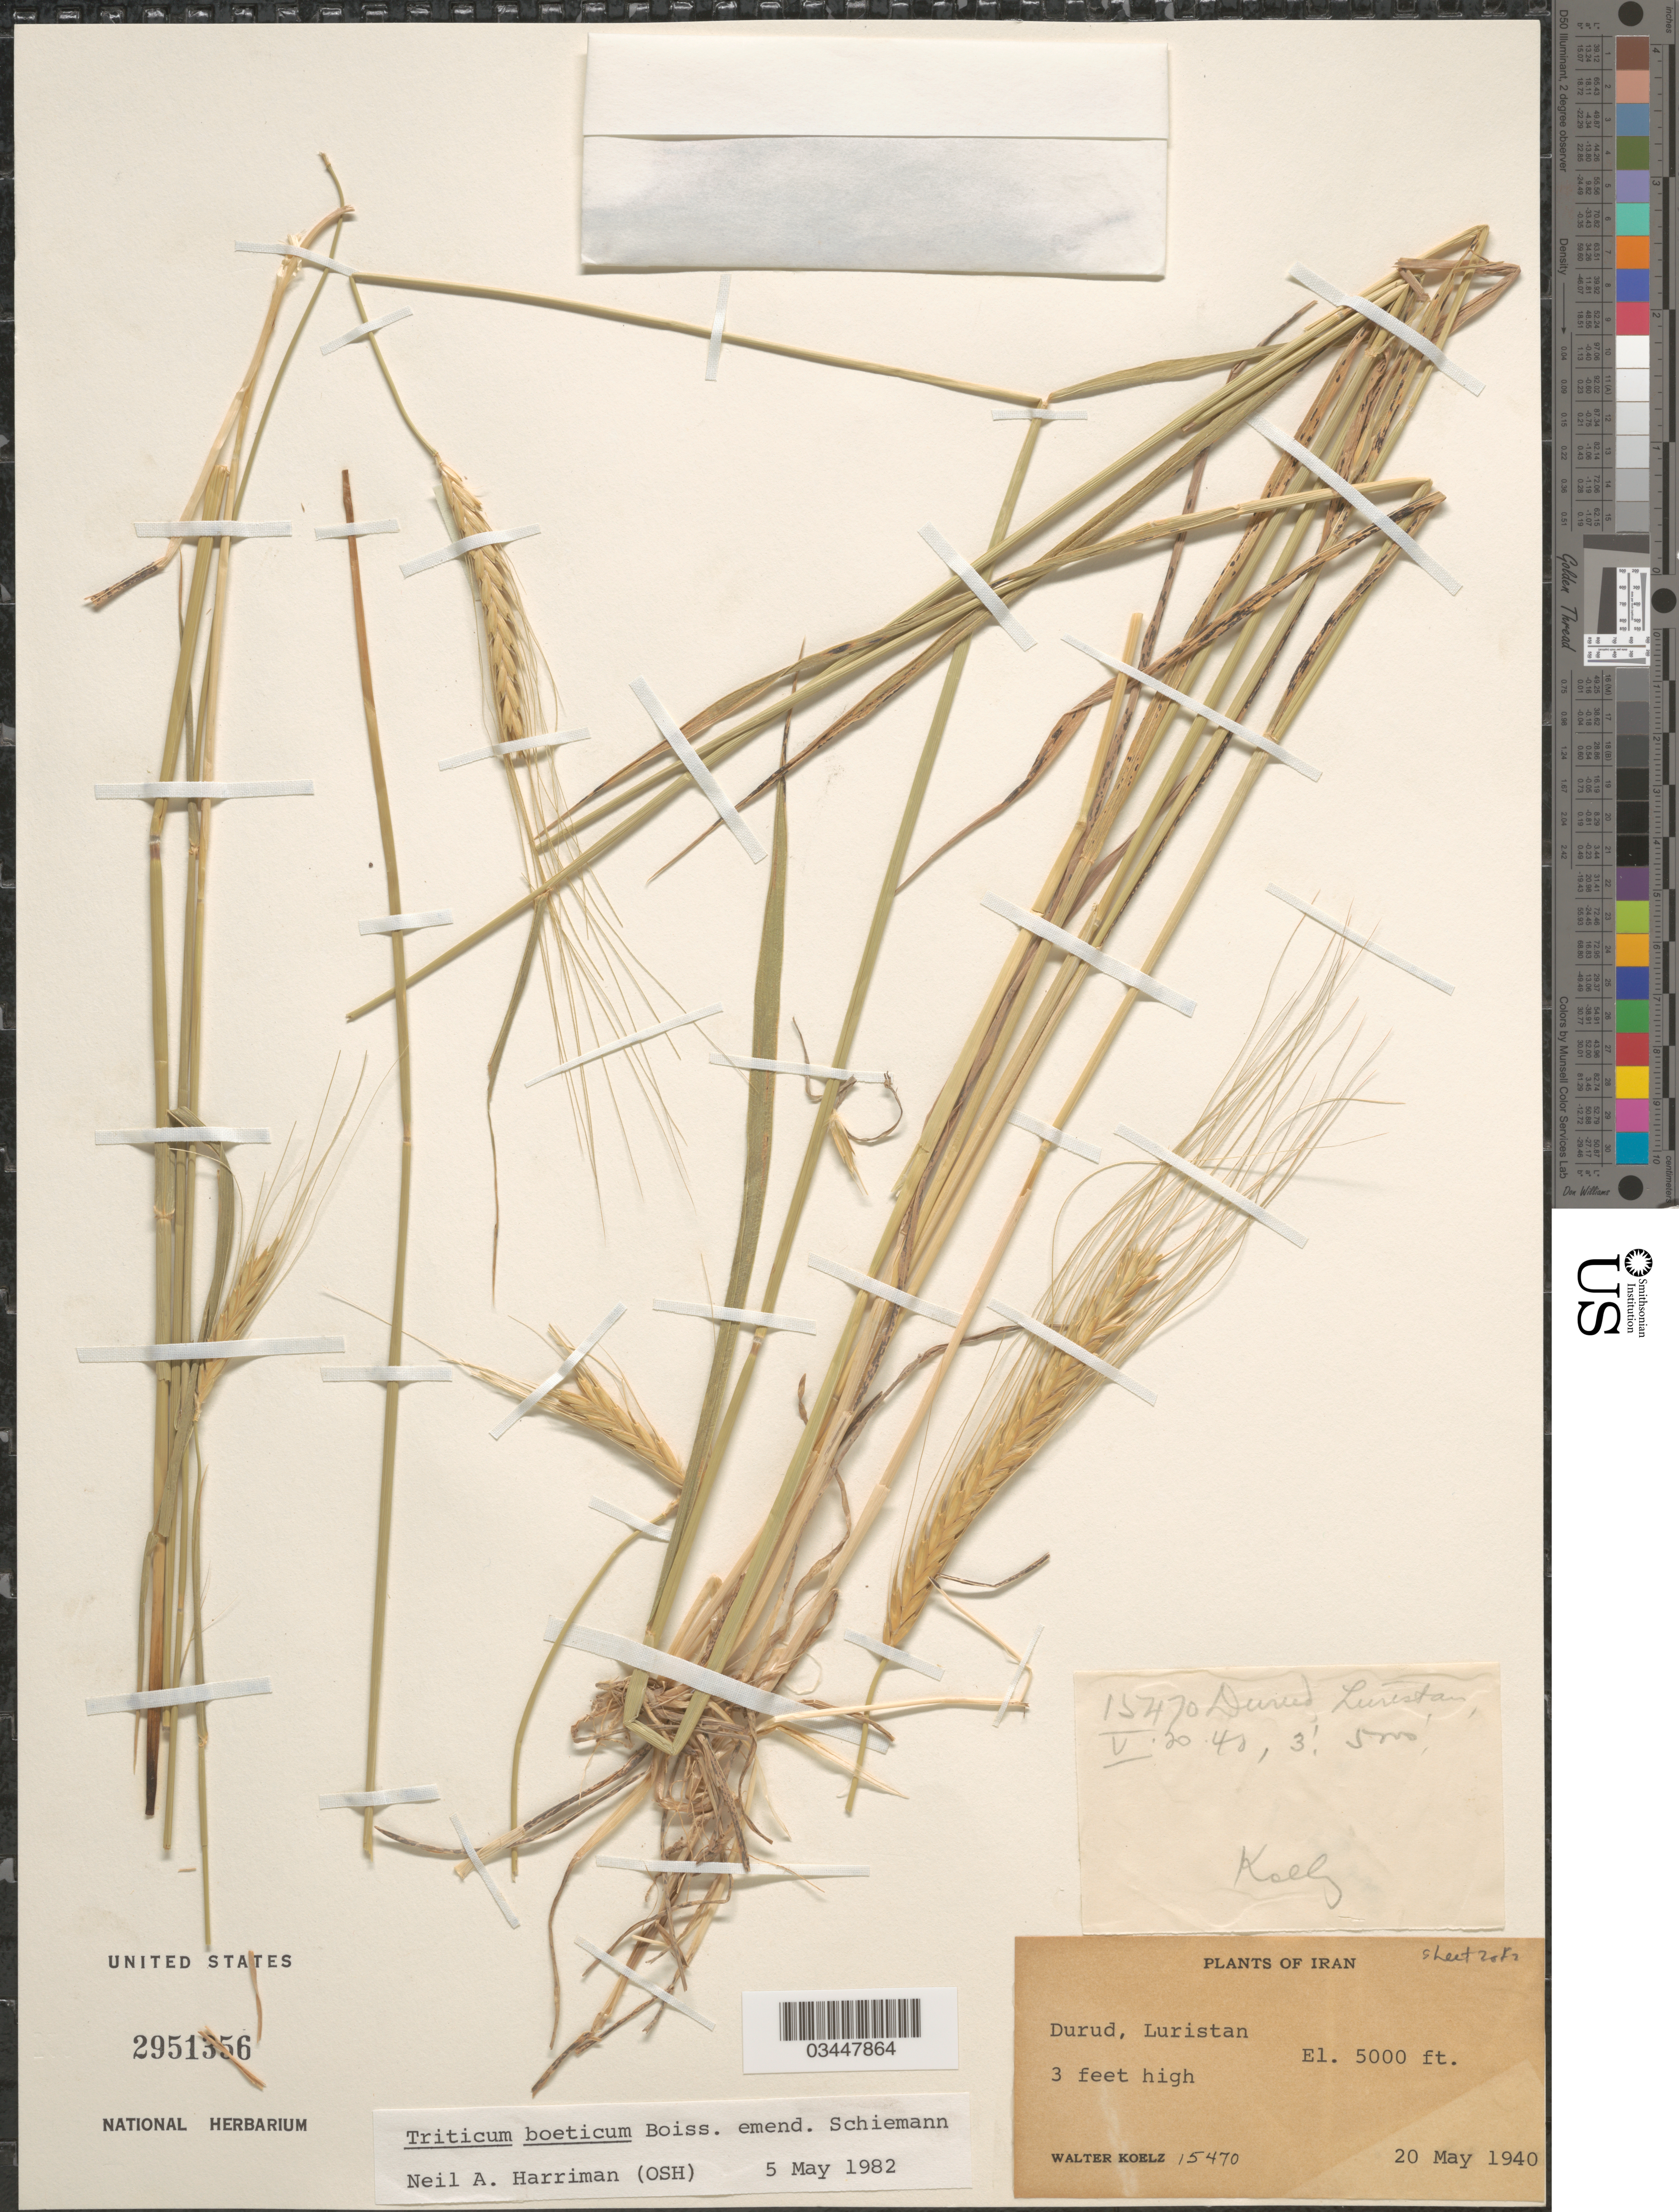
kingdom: Plantae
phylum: Tracheophyta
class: Liliopsida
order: Poales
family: Poaceae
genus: Triticum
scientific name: Triticum boeoticum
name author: Boiss.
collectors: W. N. Koelz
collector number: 15470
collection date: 1940-05-20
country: Iran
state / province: Lorestan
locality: Durud, Luristan.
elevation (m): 1524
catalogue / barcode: US 2951356